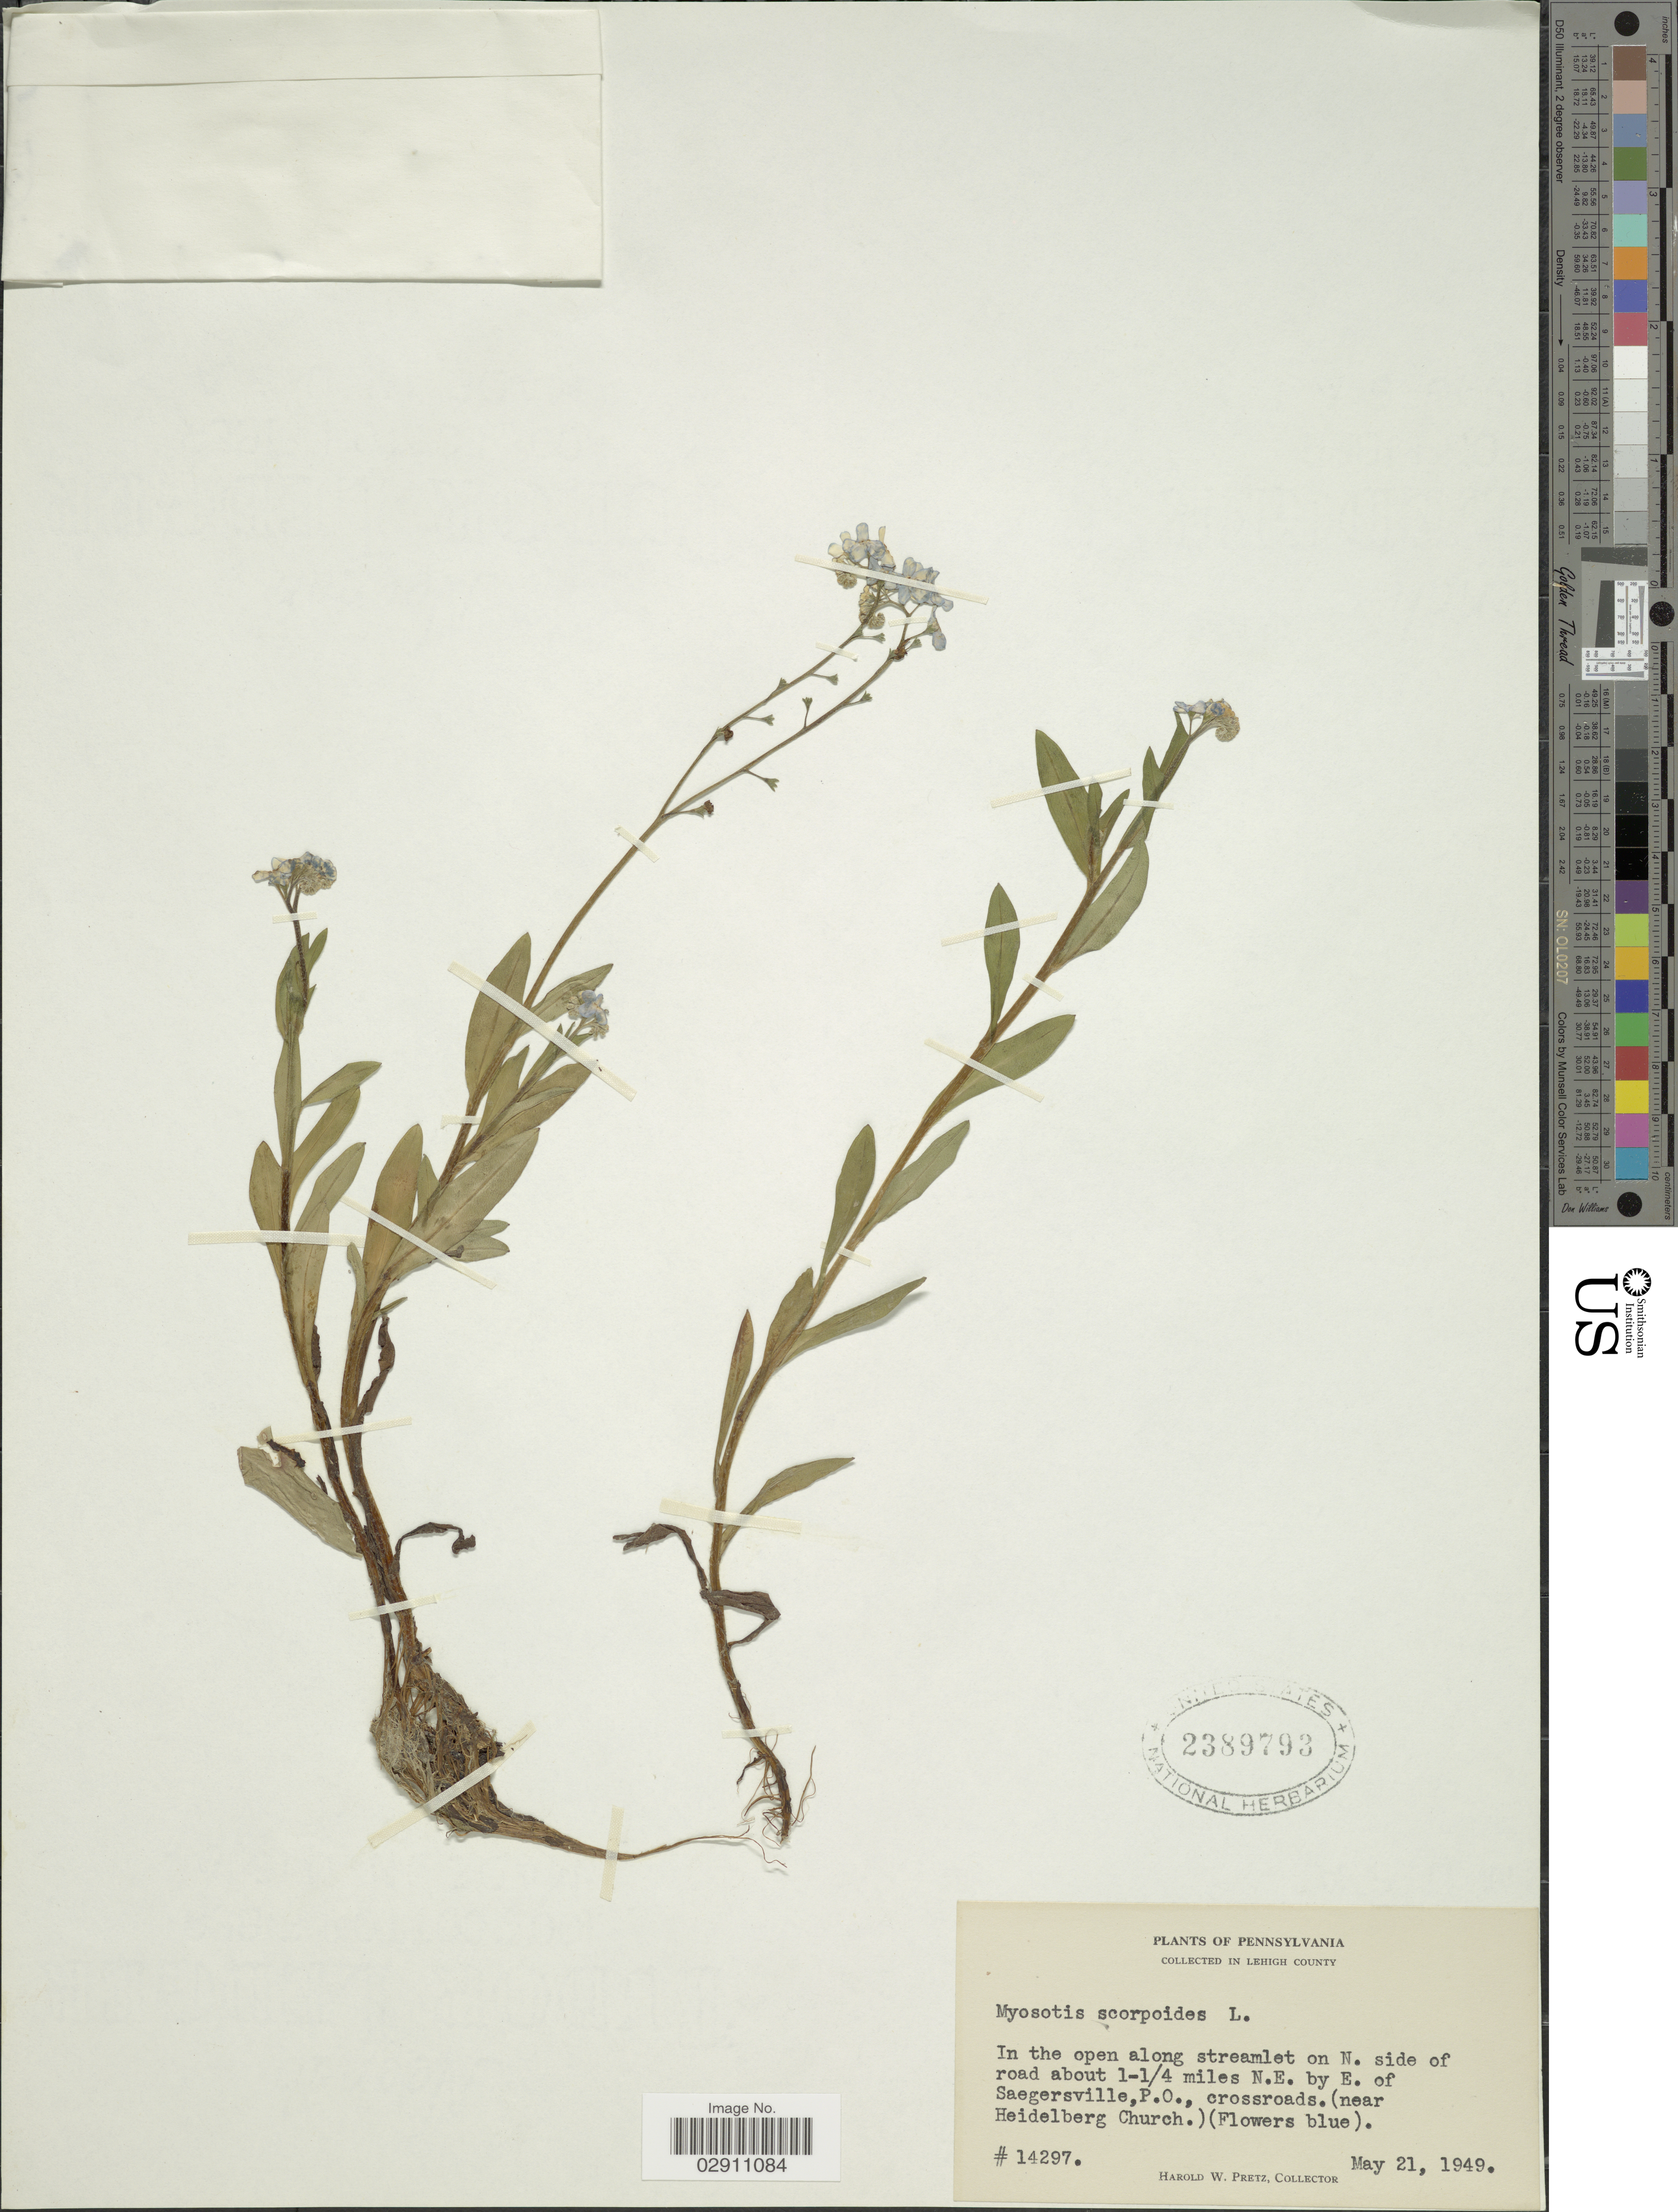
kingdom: Plantae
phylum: Tracheophyta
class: Magnoliopsida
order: Boraginales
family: Boraginaceae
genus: Myosotis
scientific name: Myosotis scorpioides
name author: L.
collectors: H. W. Pretz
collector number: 14297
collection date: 1949-05-21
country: United States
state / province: Pennsylvania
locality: Lehigh County, In the open along streamlet on N. side of road about 1-1 1/4 miles N.E. by E. of Saegersville, P.O., crossroads (near Heidelberg Church).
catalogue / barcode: US 2389793